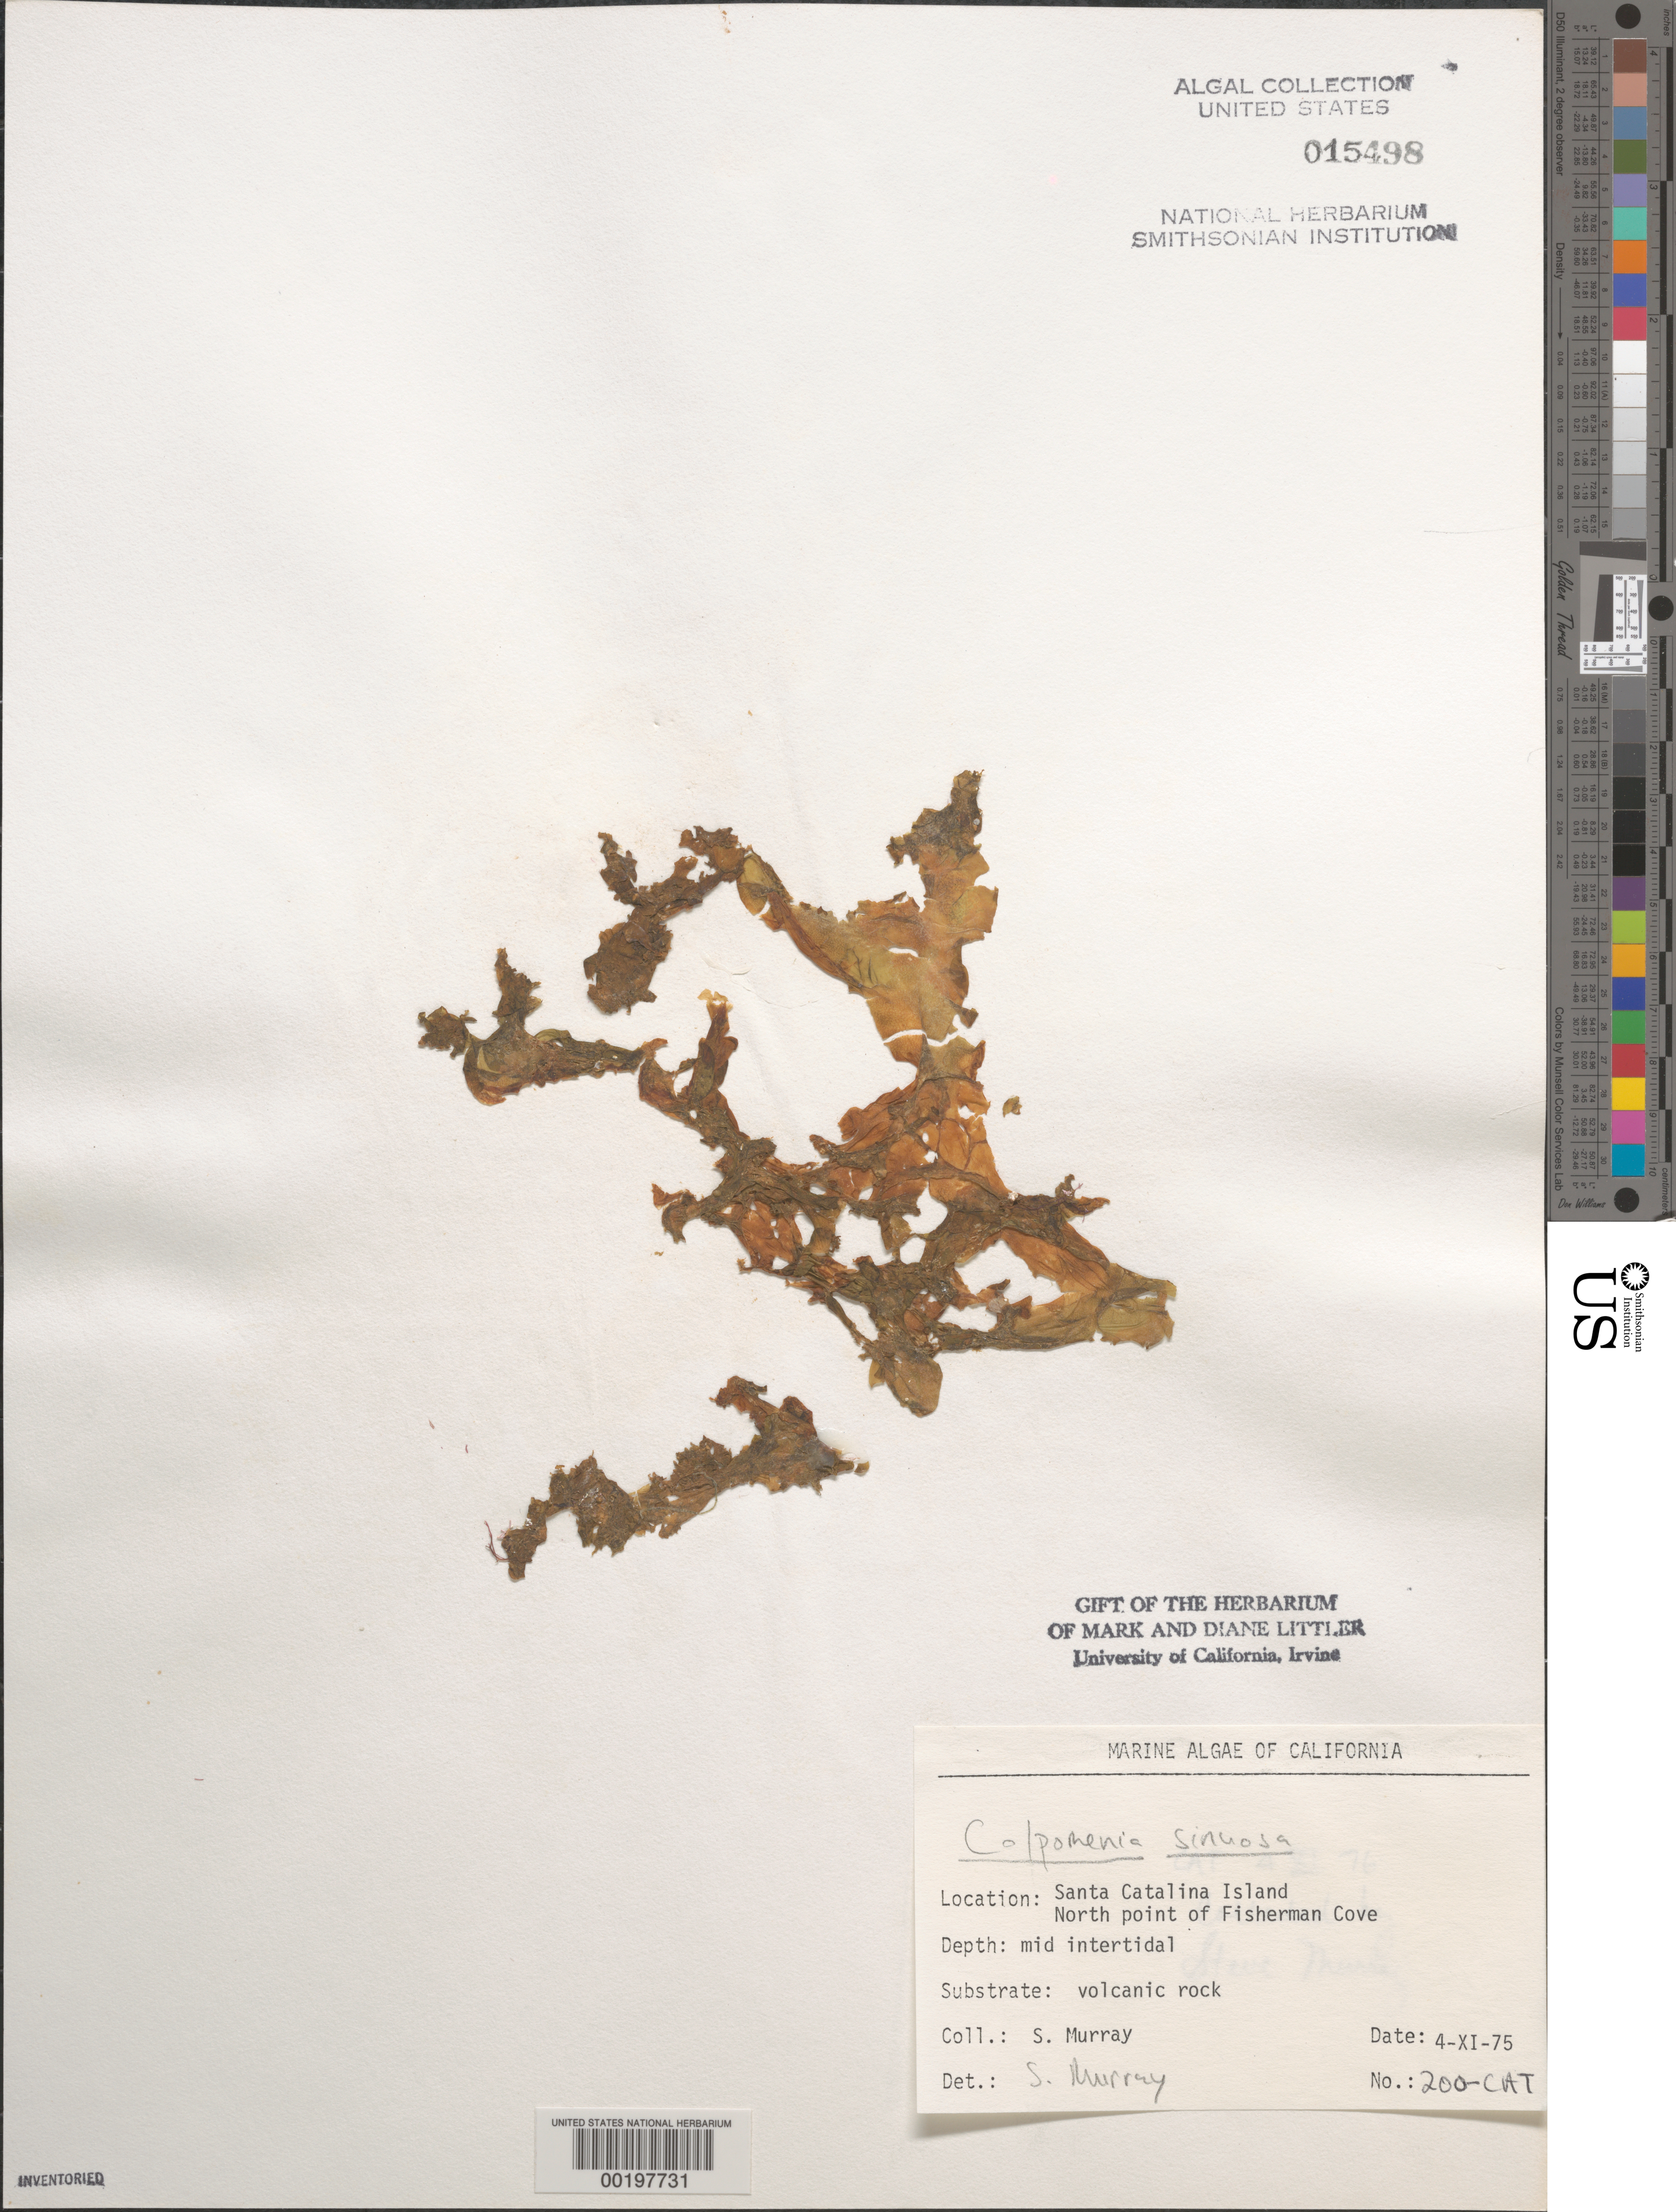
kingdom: Chromista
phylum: Ochrophyta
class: Phaeophyceae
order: Scytosiphonales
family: Scytosiphonaceae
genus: Colpomenia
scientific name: Colpomenia sinuosa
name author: (K. Mert. ex Roth) Derbes & Solier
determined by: Murray, S. N.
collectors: S. N. Murray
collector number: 200-cat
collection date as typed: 04 Nov 1975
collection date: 1975-11-04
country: United States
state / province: California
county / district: Los Angeles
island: Santa Catalina Island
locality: Fisherman Cove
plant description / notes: BLM-SOCALBIGHT Rocky Intertidal Survey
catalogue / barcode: US 15498